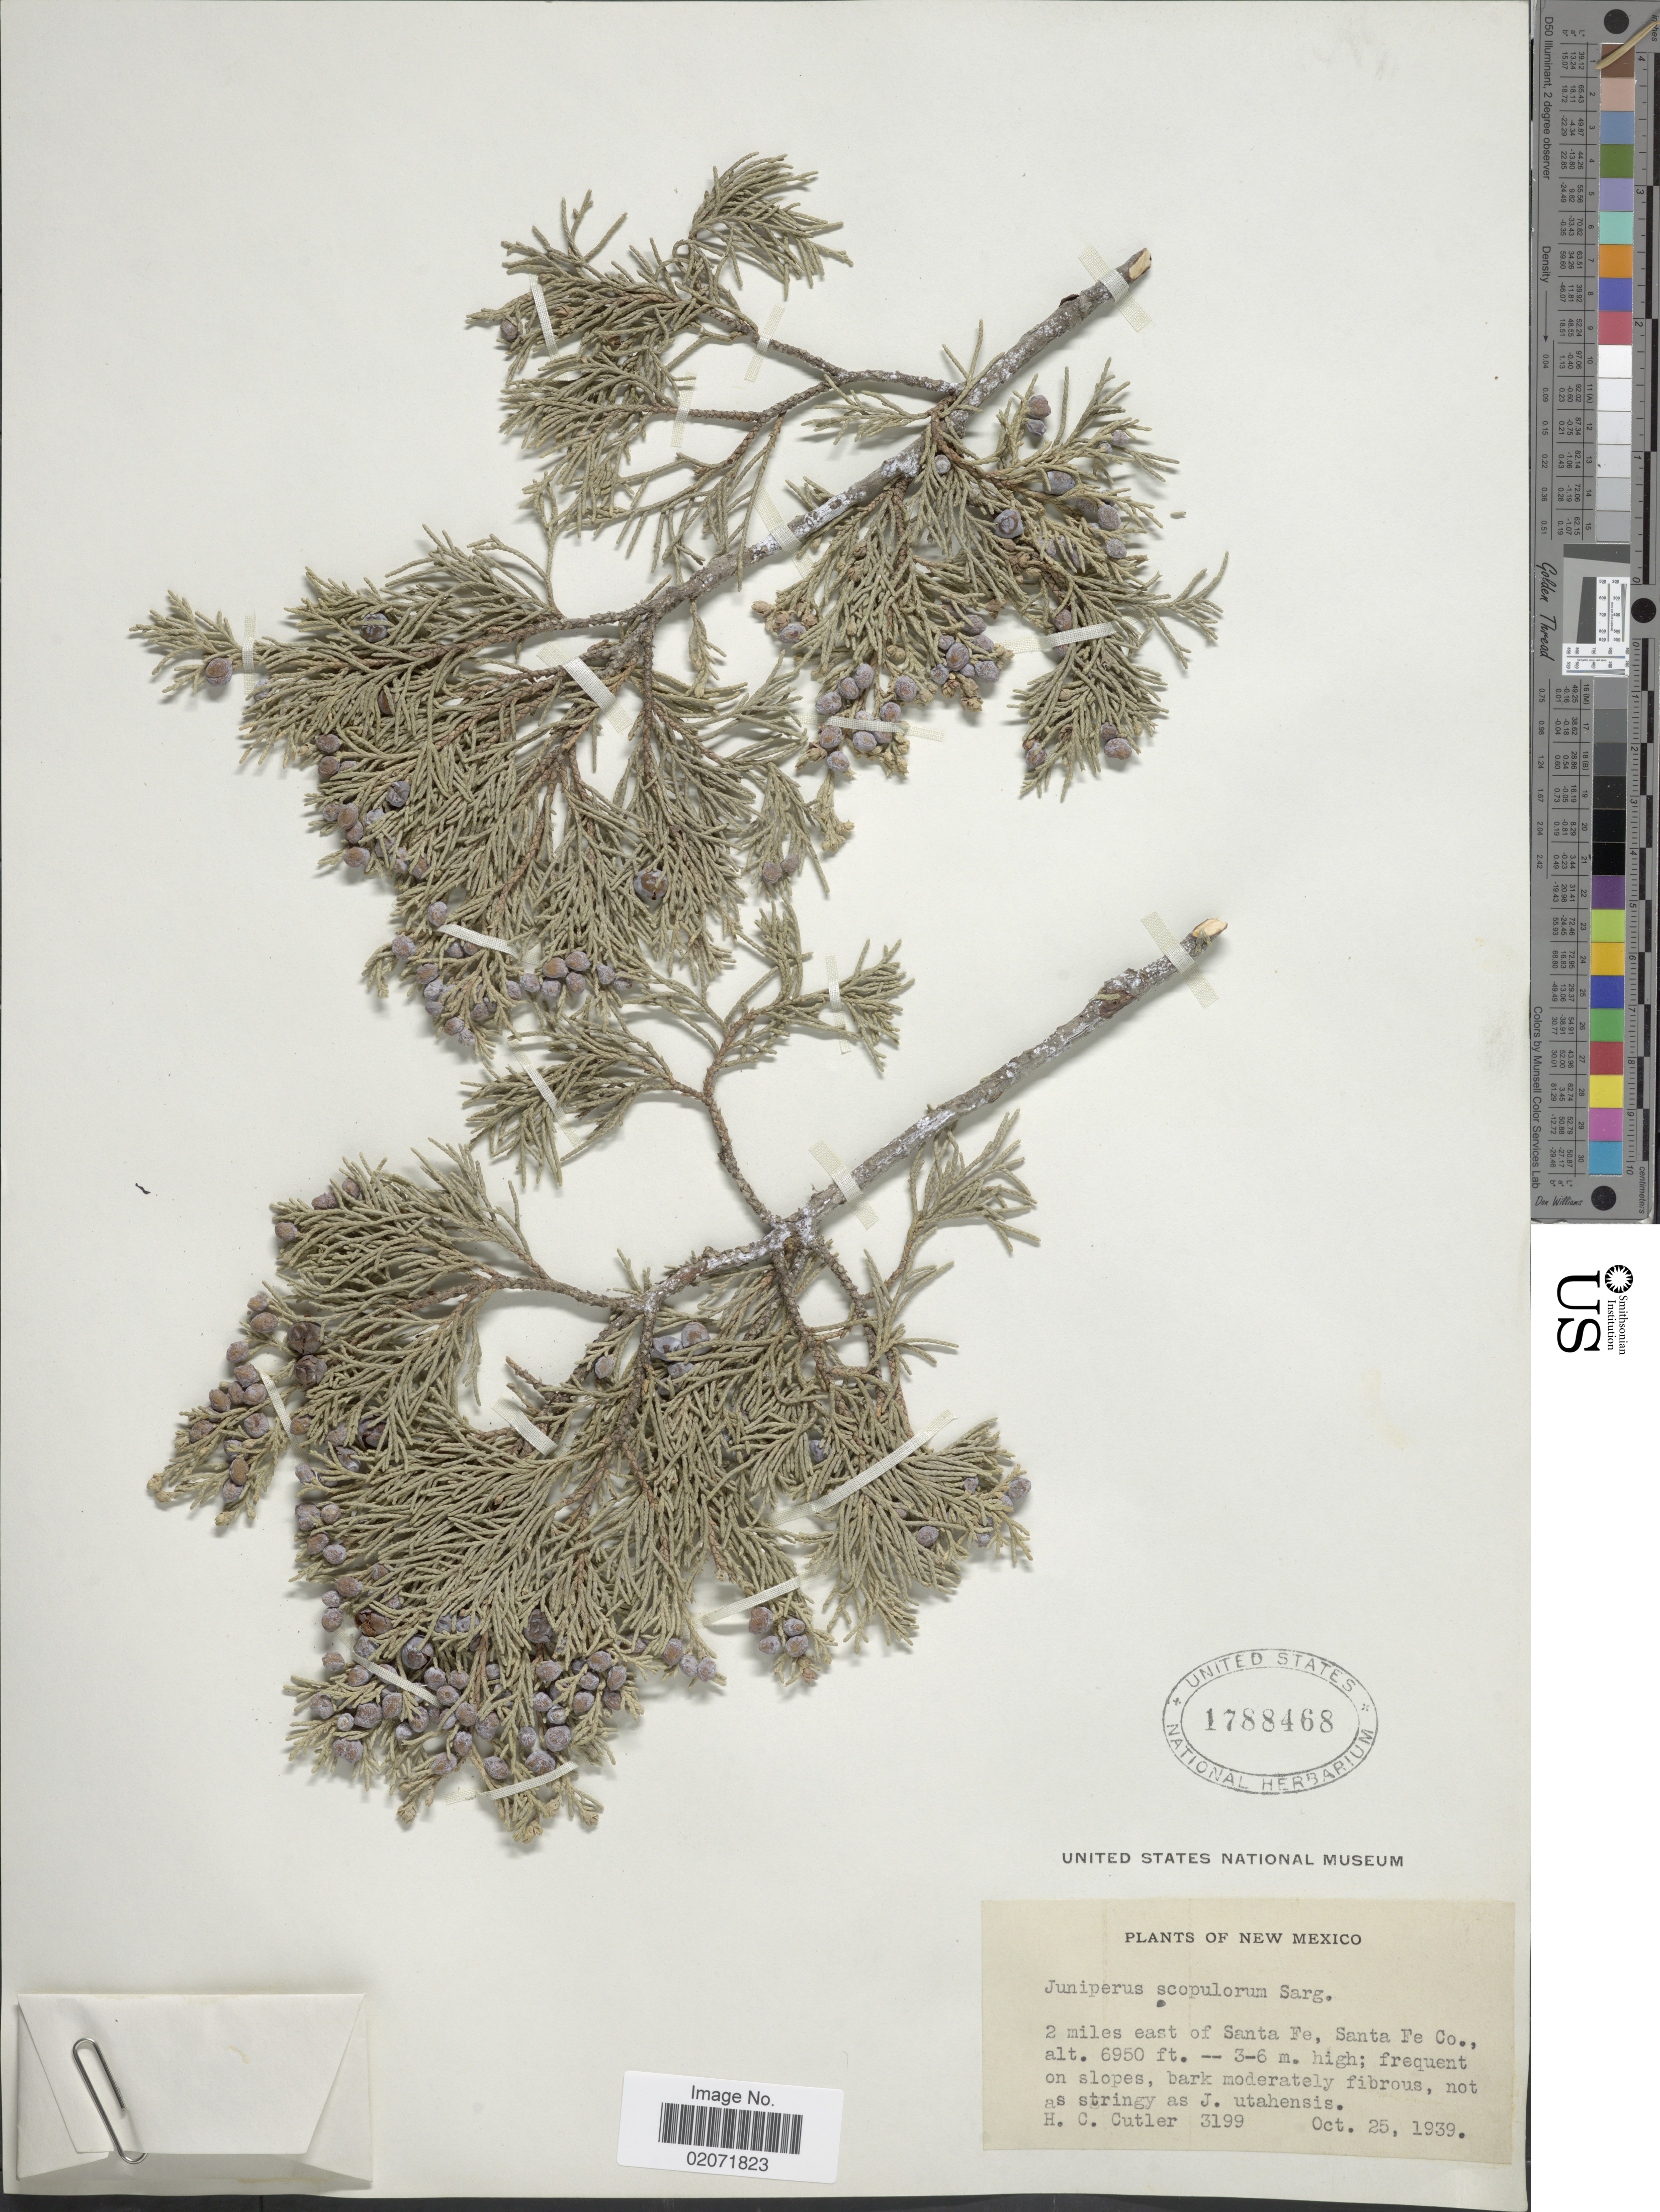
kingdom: Plantae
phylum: Tracheophyta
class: Pinopsida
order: Pinales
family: Cupressaceae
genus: Juniperus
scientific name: Juniperus scopulorum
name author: Sarg.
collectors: H. C. Cutler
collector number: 3199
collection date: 1939-10-25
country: United States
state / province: New Mexico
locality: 2 miles east of Santa Fe, Santa Fe Co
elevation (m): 2118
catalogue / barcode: US 1788468